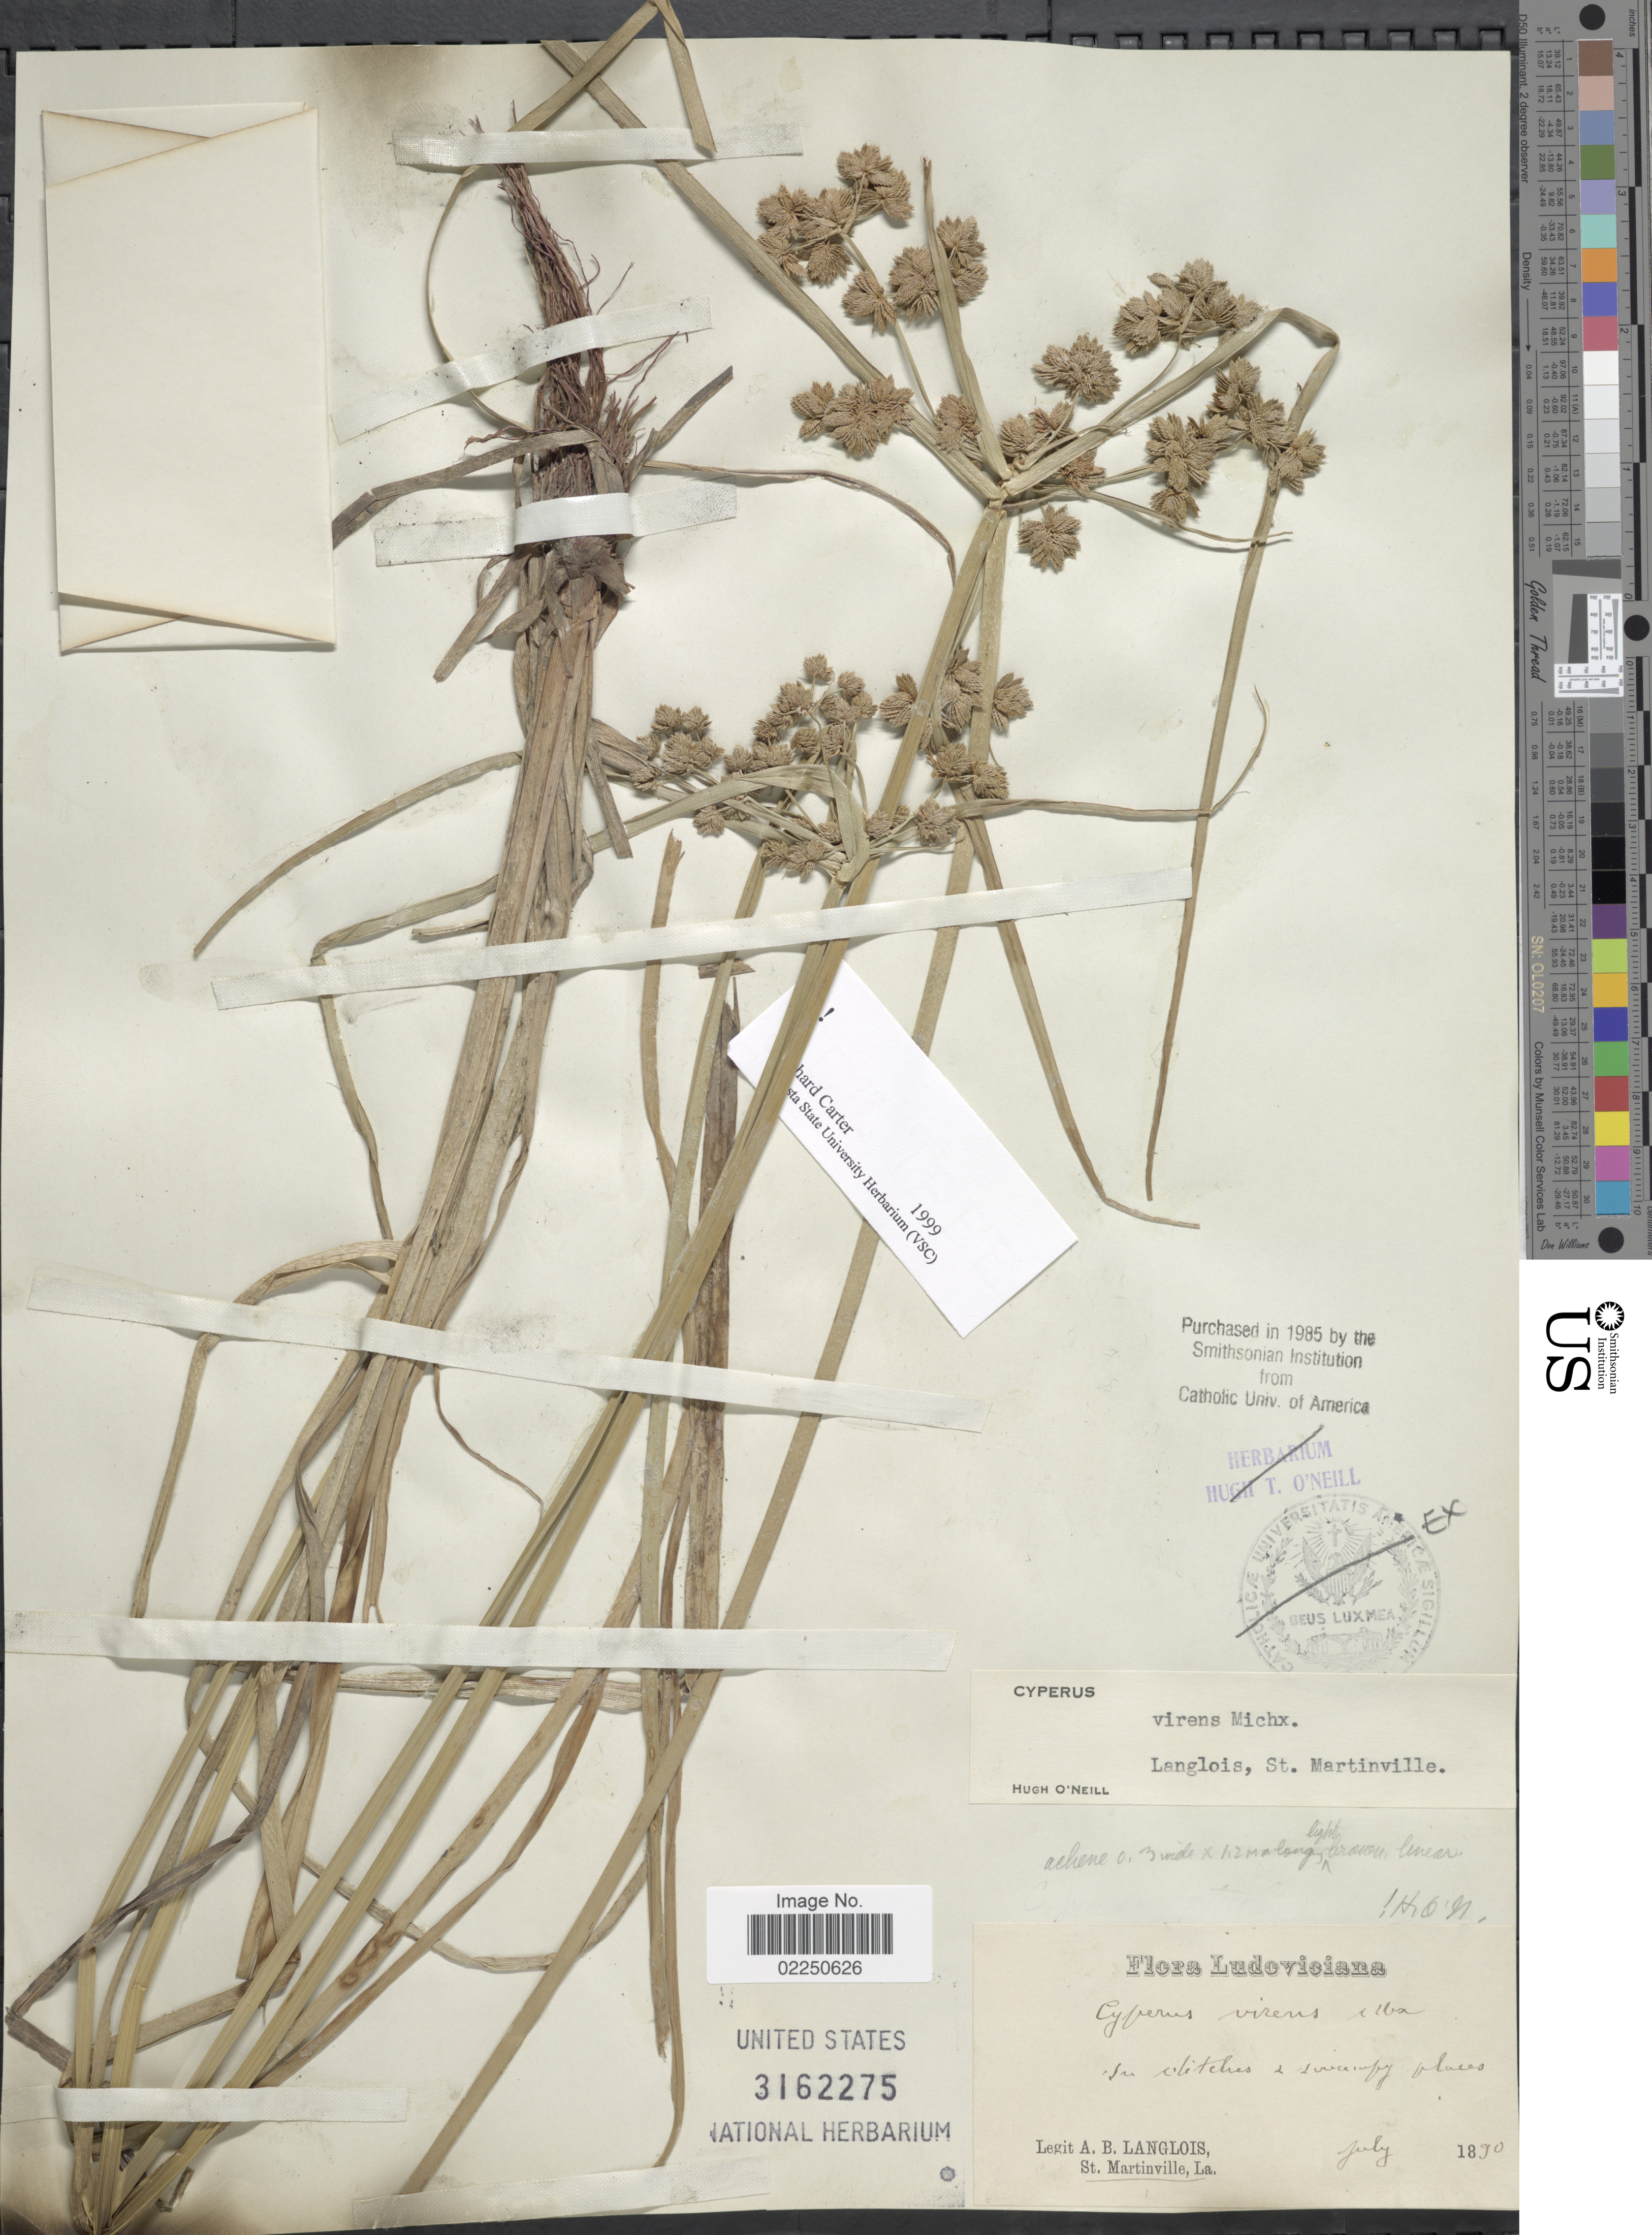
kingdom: Plantae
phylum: Tracheophyta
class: Liliopsida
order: Poales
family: Cyperaceae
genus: Cyperus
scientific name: Cyperus virens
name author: Michx.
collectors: A. Langlois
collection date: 1890-07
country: United States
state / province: Louisiana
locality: In ditches + swampy places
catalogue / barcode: US 3162275